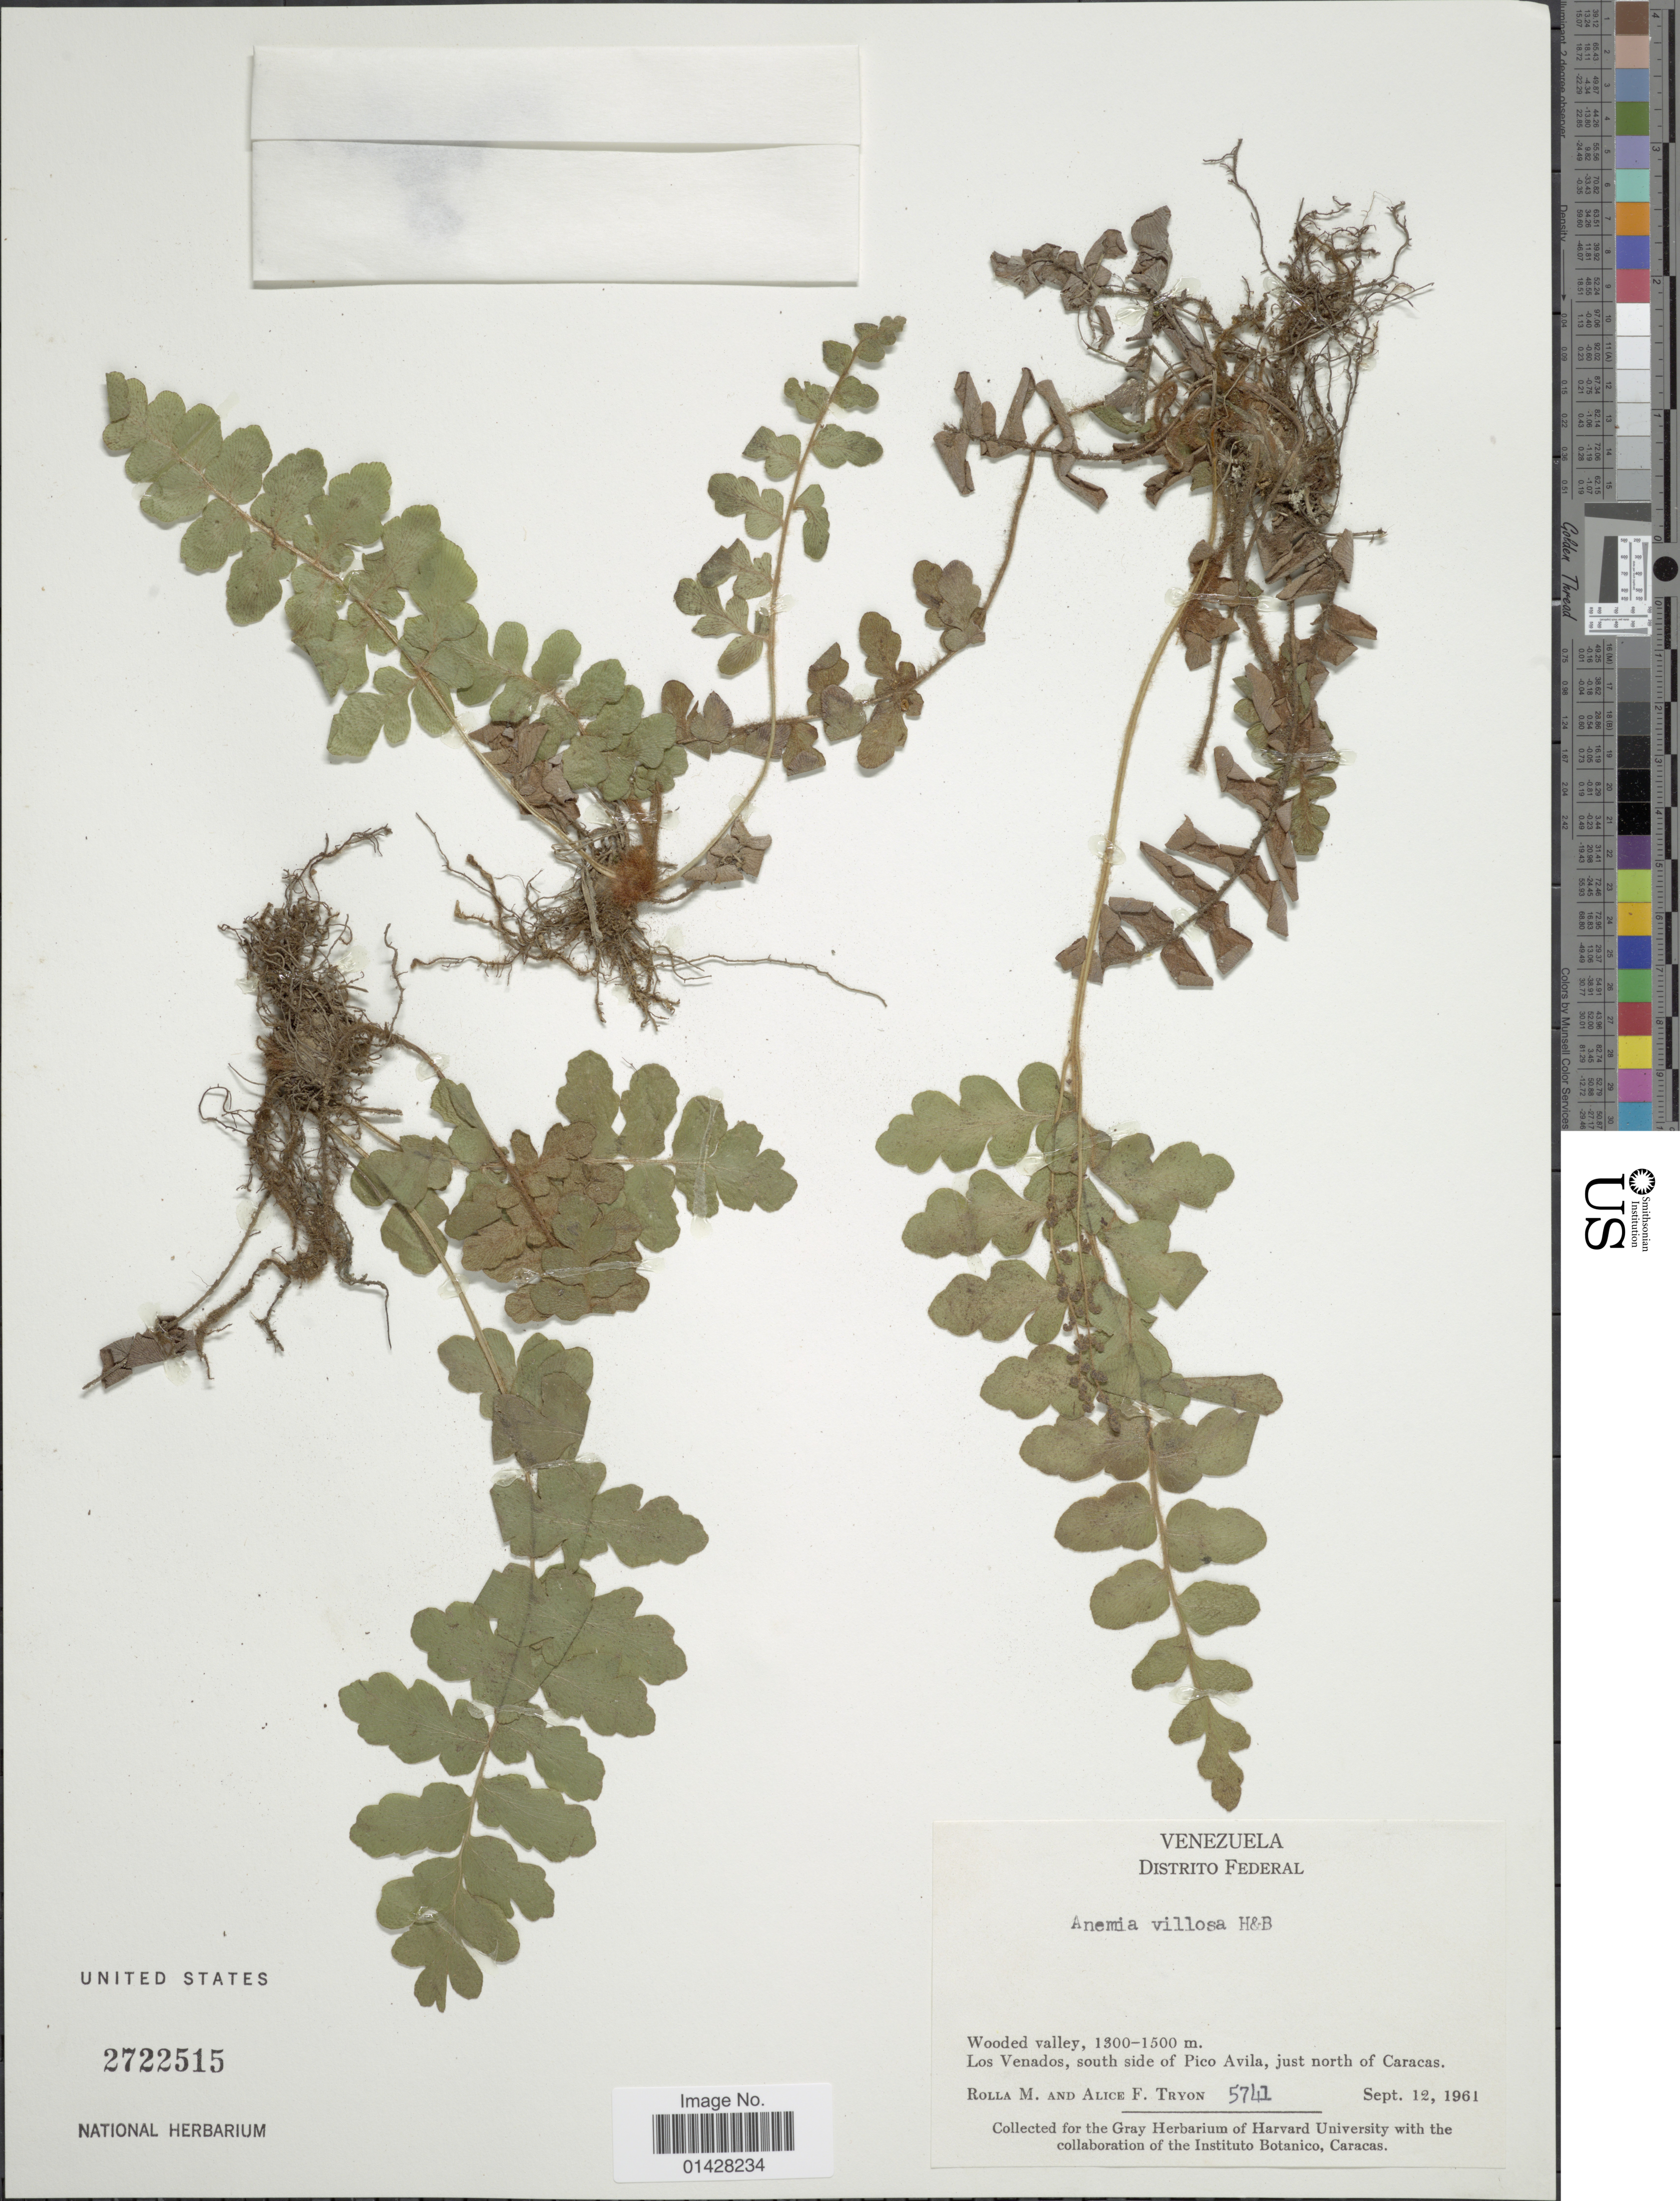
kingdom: Plantae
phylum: Tracheophyta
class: Polypodiopsida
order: Schizaeales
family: Anemiaceae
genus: Anemia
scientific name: Anemia villosa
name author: Humb. & Bonpl. ex Willd.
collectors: R. M. Tryon & A. F. Tryon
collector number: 5741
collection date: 1961-09-12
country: Venezuela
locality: Distrito Federal. Wooded valley. Los Venados, south side of Pico Avila, just north of Caracas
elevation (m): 1300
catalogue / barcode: US 2722515